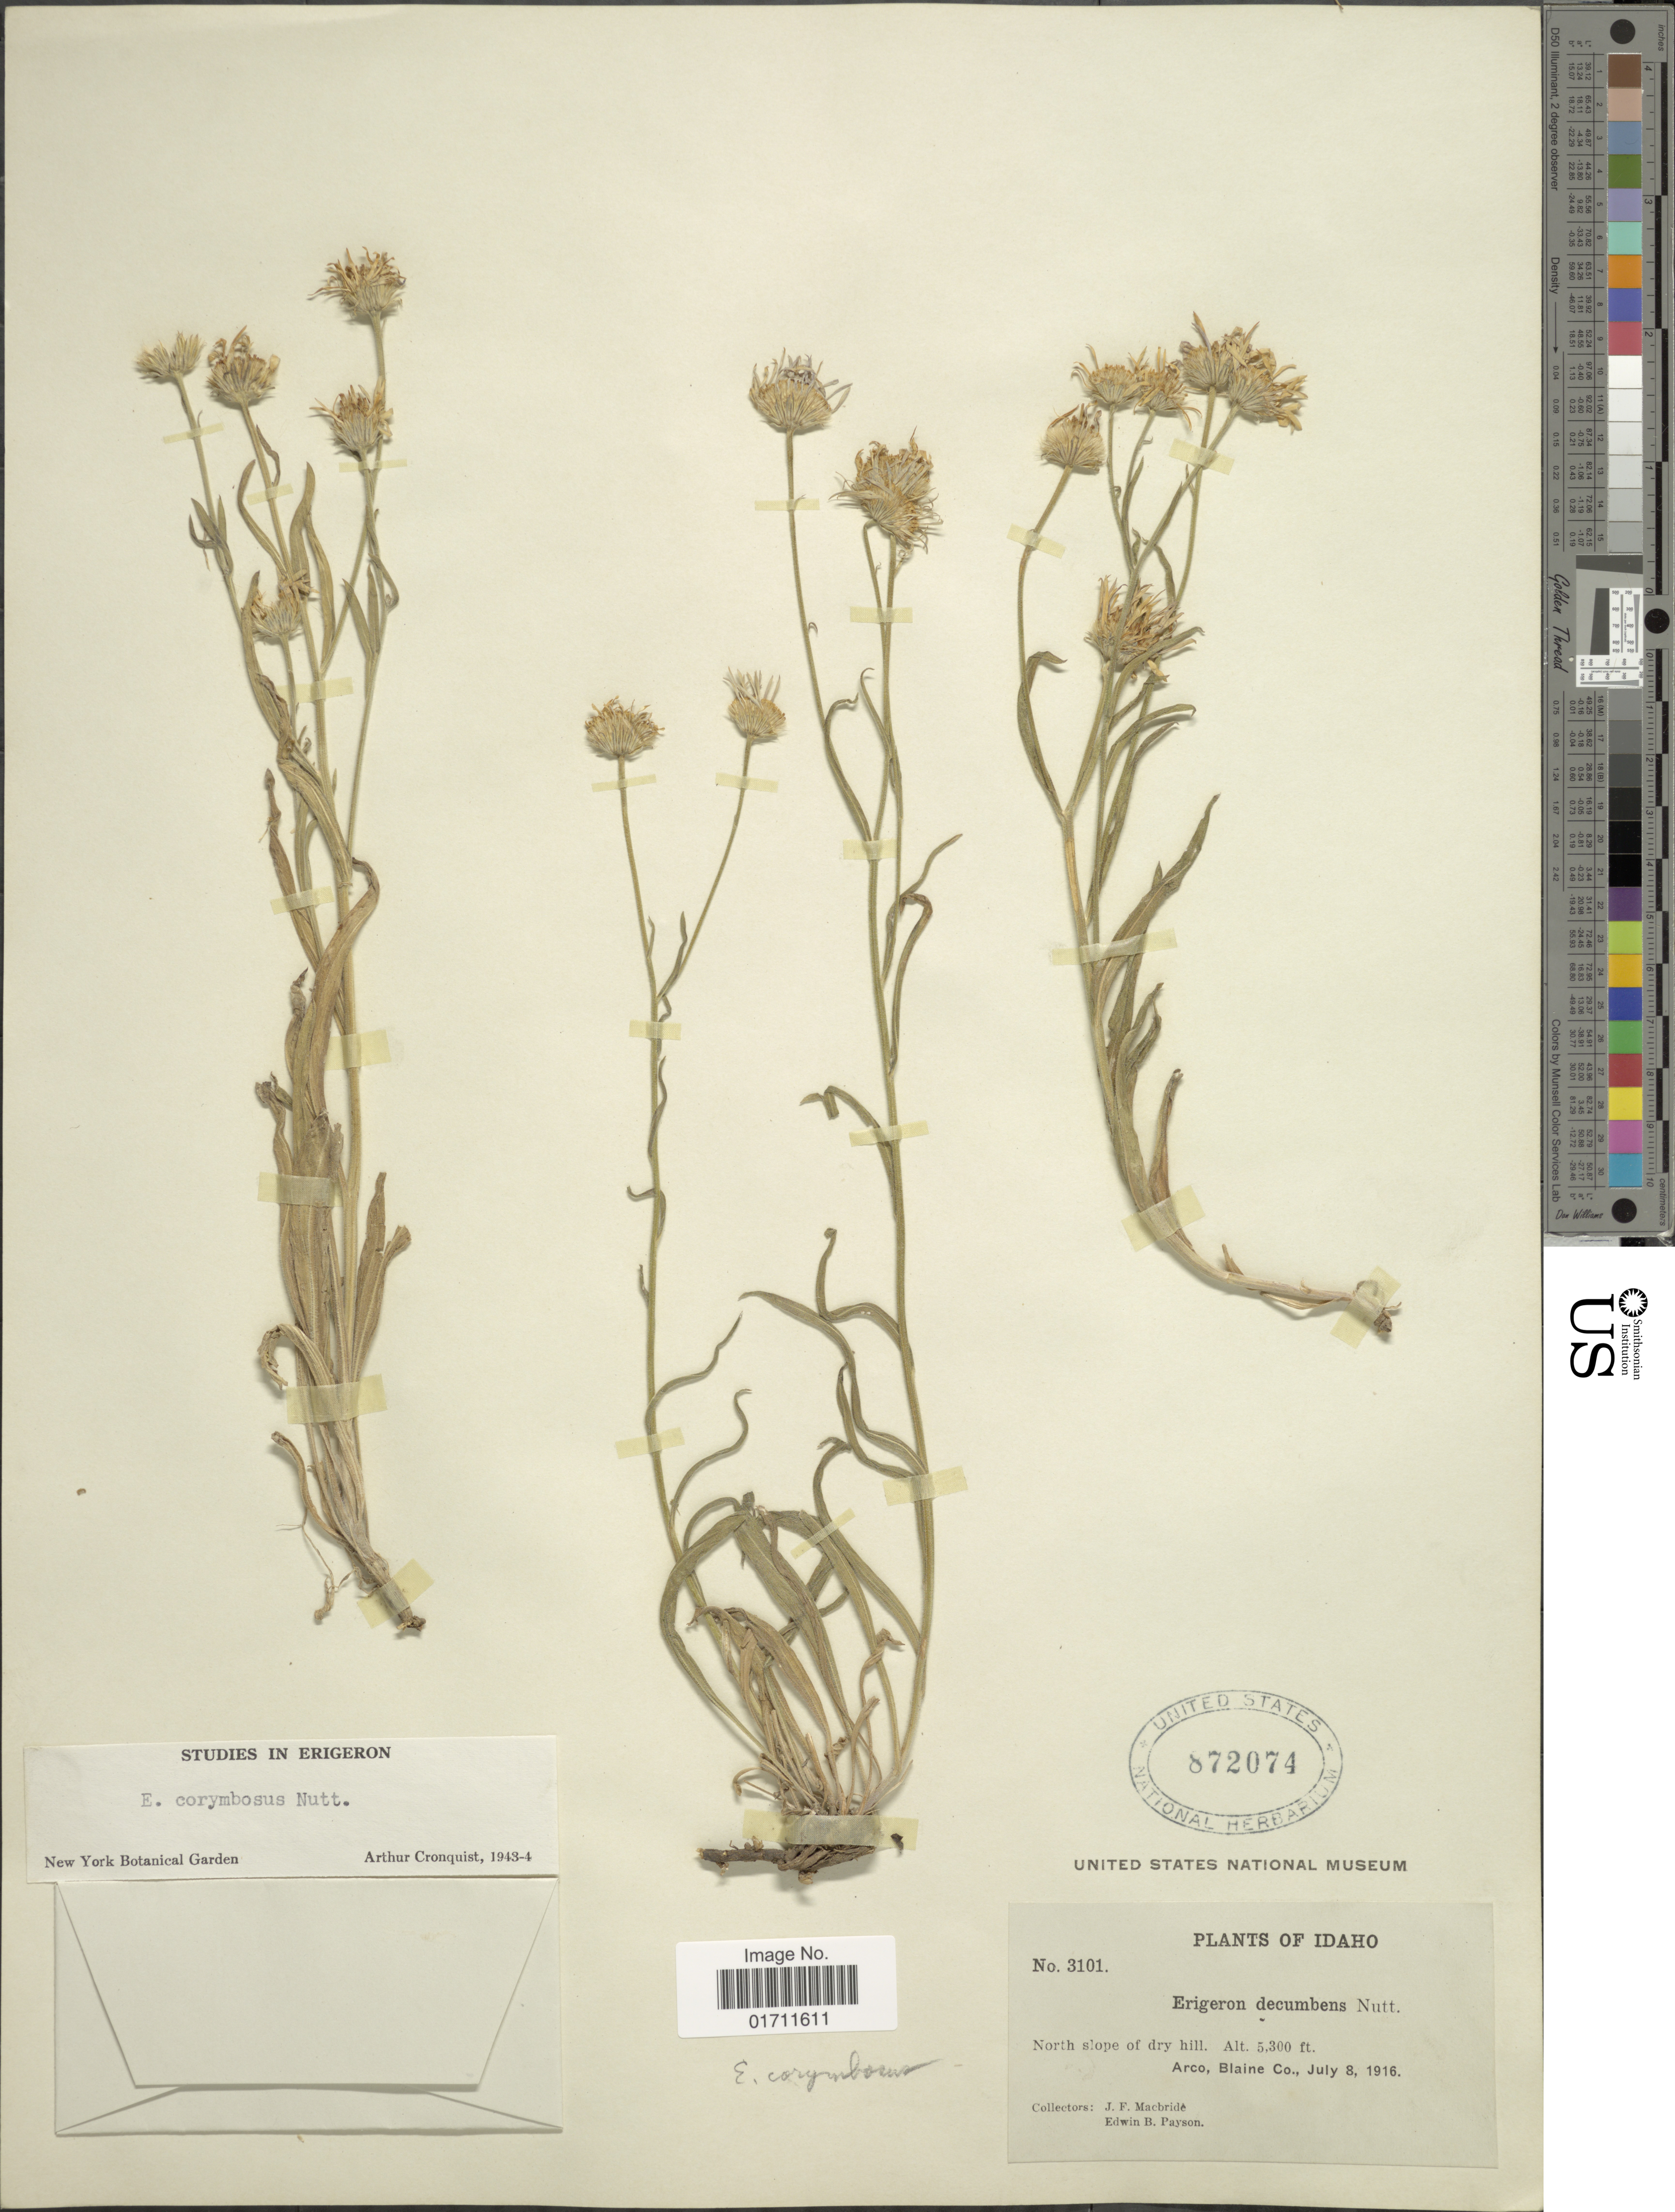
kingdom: Plantae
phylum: Tracheophyta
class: Magnoliopsida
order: Asterales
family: Asteraceae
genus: Erigeron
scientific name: Erigeron corymbosus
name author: Nutt.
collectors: J. F. Macbride & E. B. Payson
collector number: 3101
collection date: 1916-07-08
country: United States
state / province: Idaho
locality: North slope of dry hill, Arco, Blaine Co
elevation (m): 1615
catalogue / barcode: US 872074